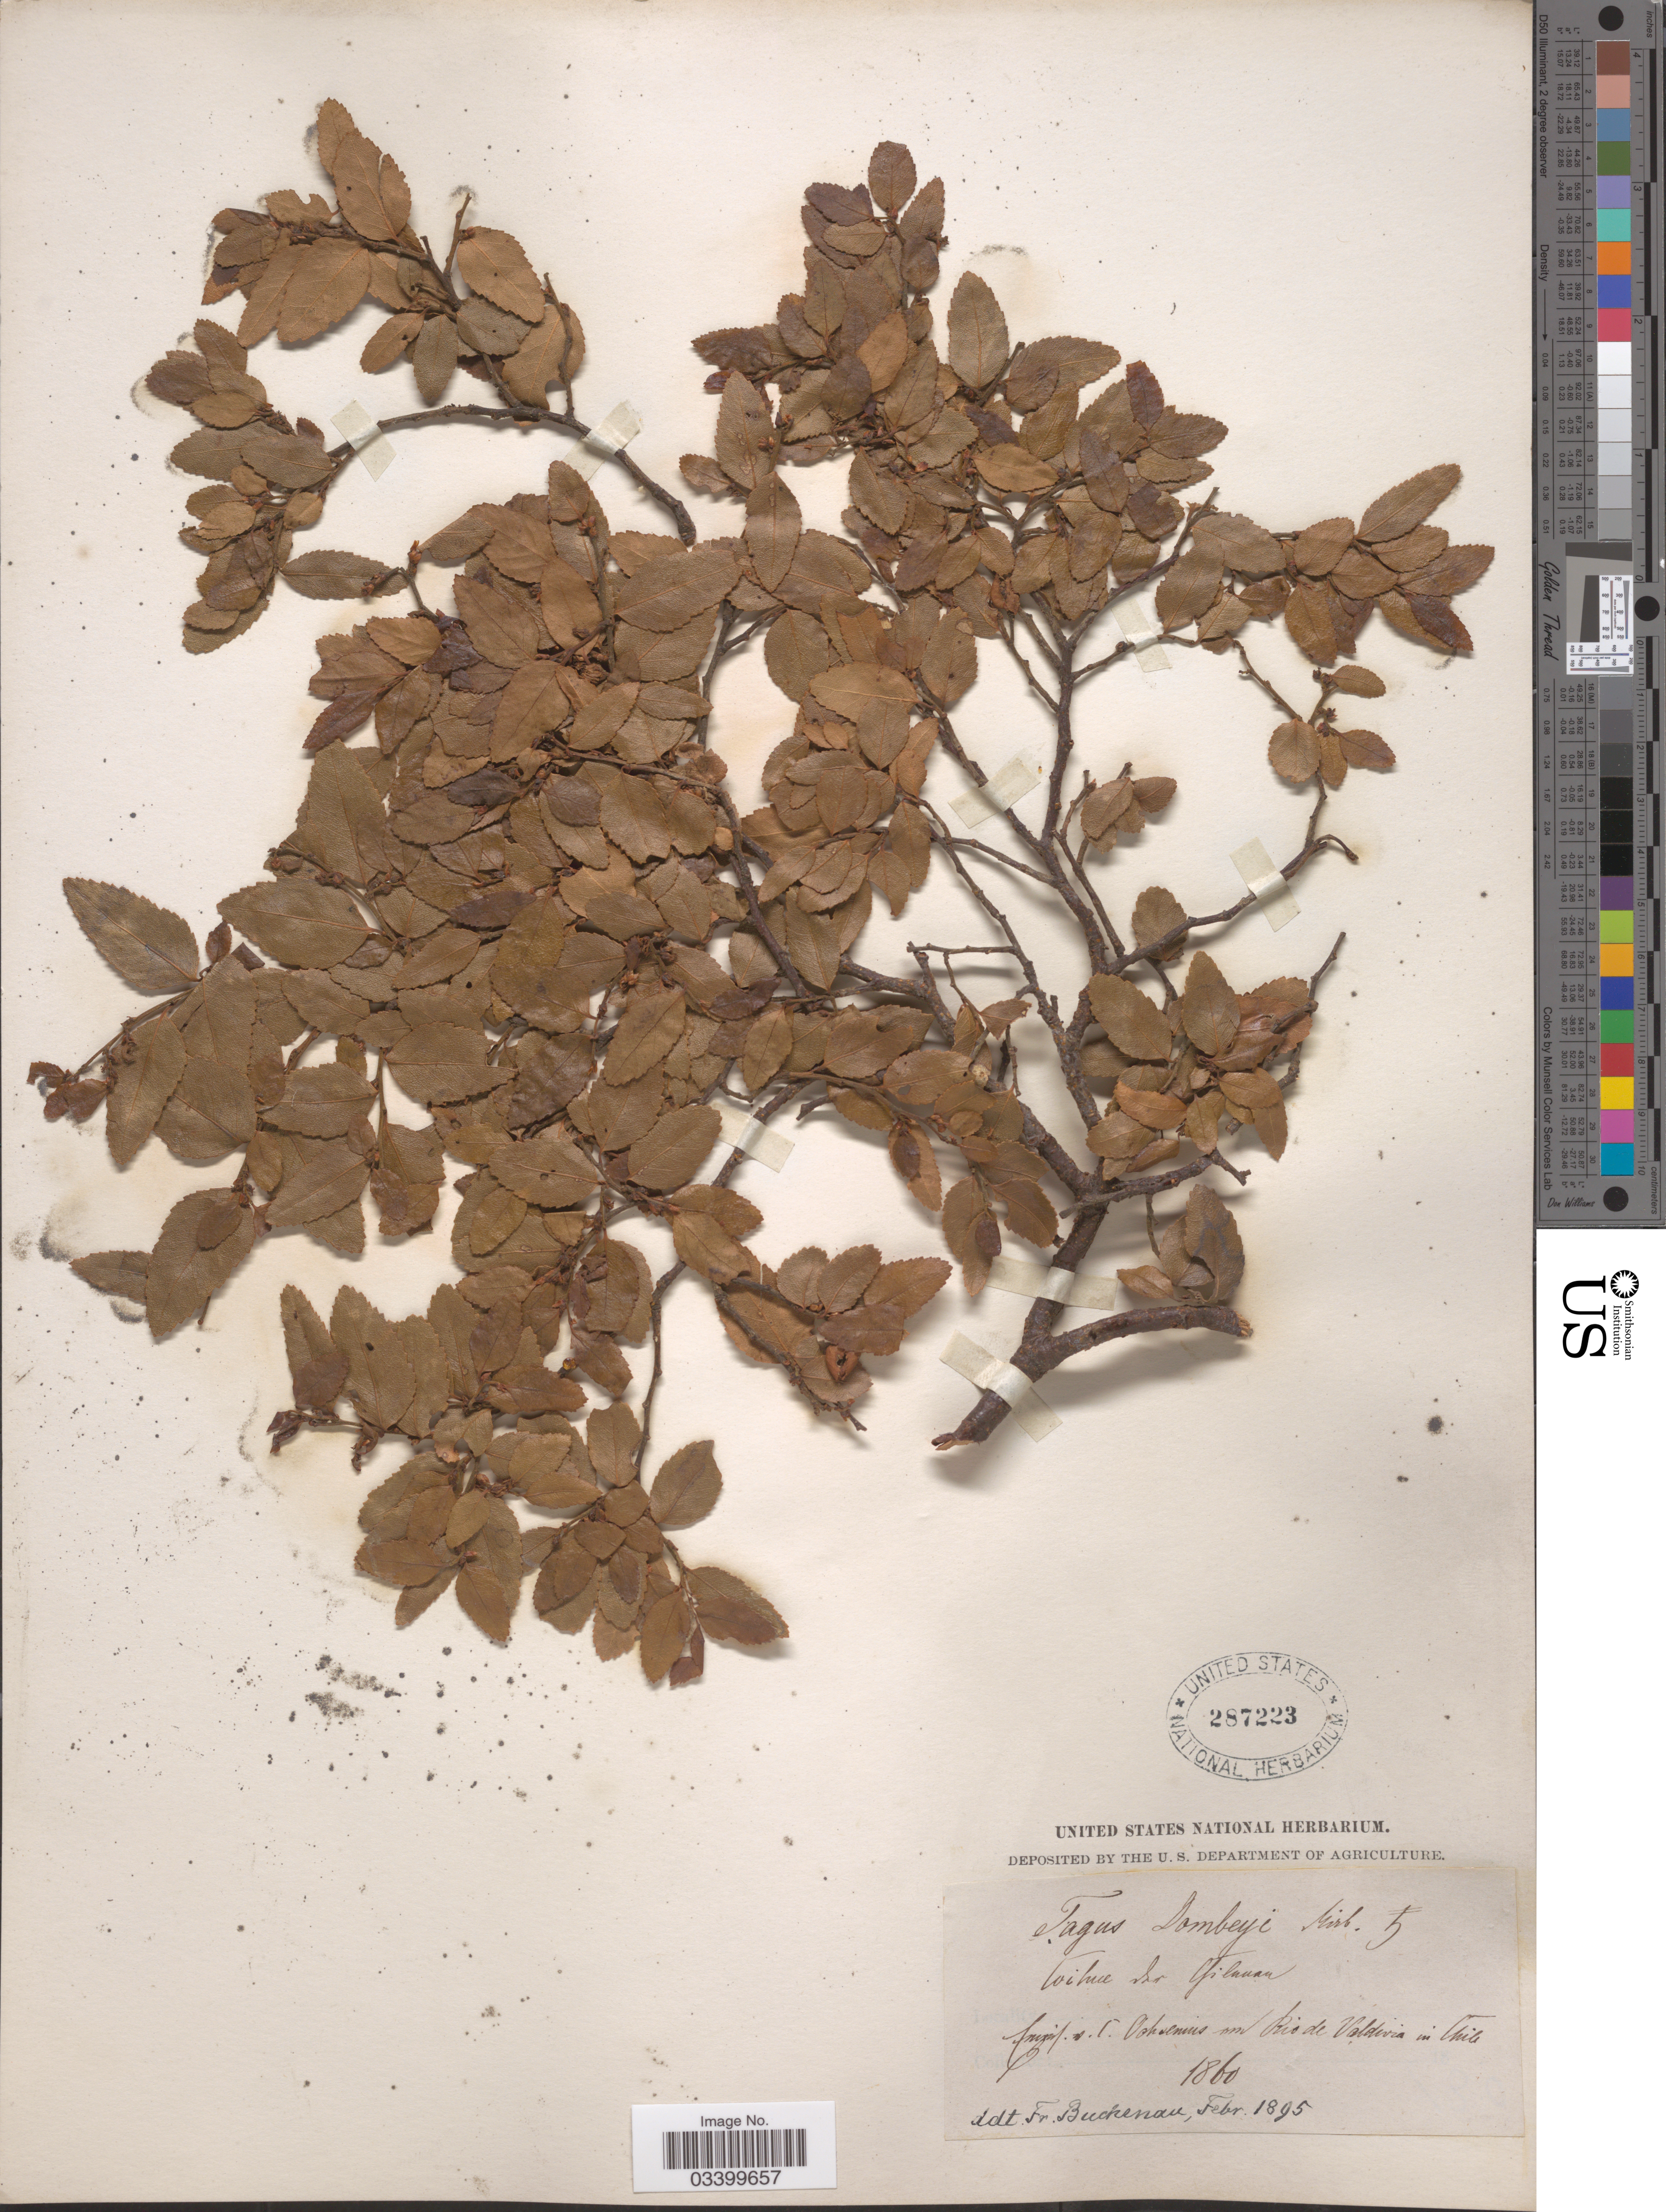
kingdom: Plantae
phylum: Tracheophyta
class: Magnoliopsida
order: Fagales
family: Nothofagaceae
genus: Nothofagus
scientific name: Nothofagus dombeyi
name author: (Mirb.) Oerst.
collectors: F. Buchenau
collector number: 1860?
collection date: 1860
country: Chile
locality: Crescit [interpreted] s.l [interpreted]. Ooshemuis [interpreted] om [interpreted] Rio de Valdivia.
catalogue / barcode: US 287223